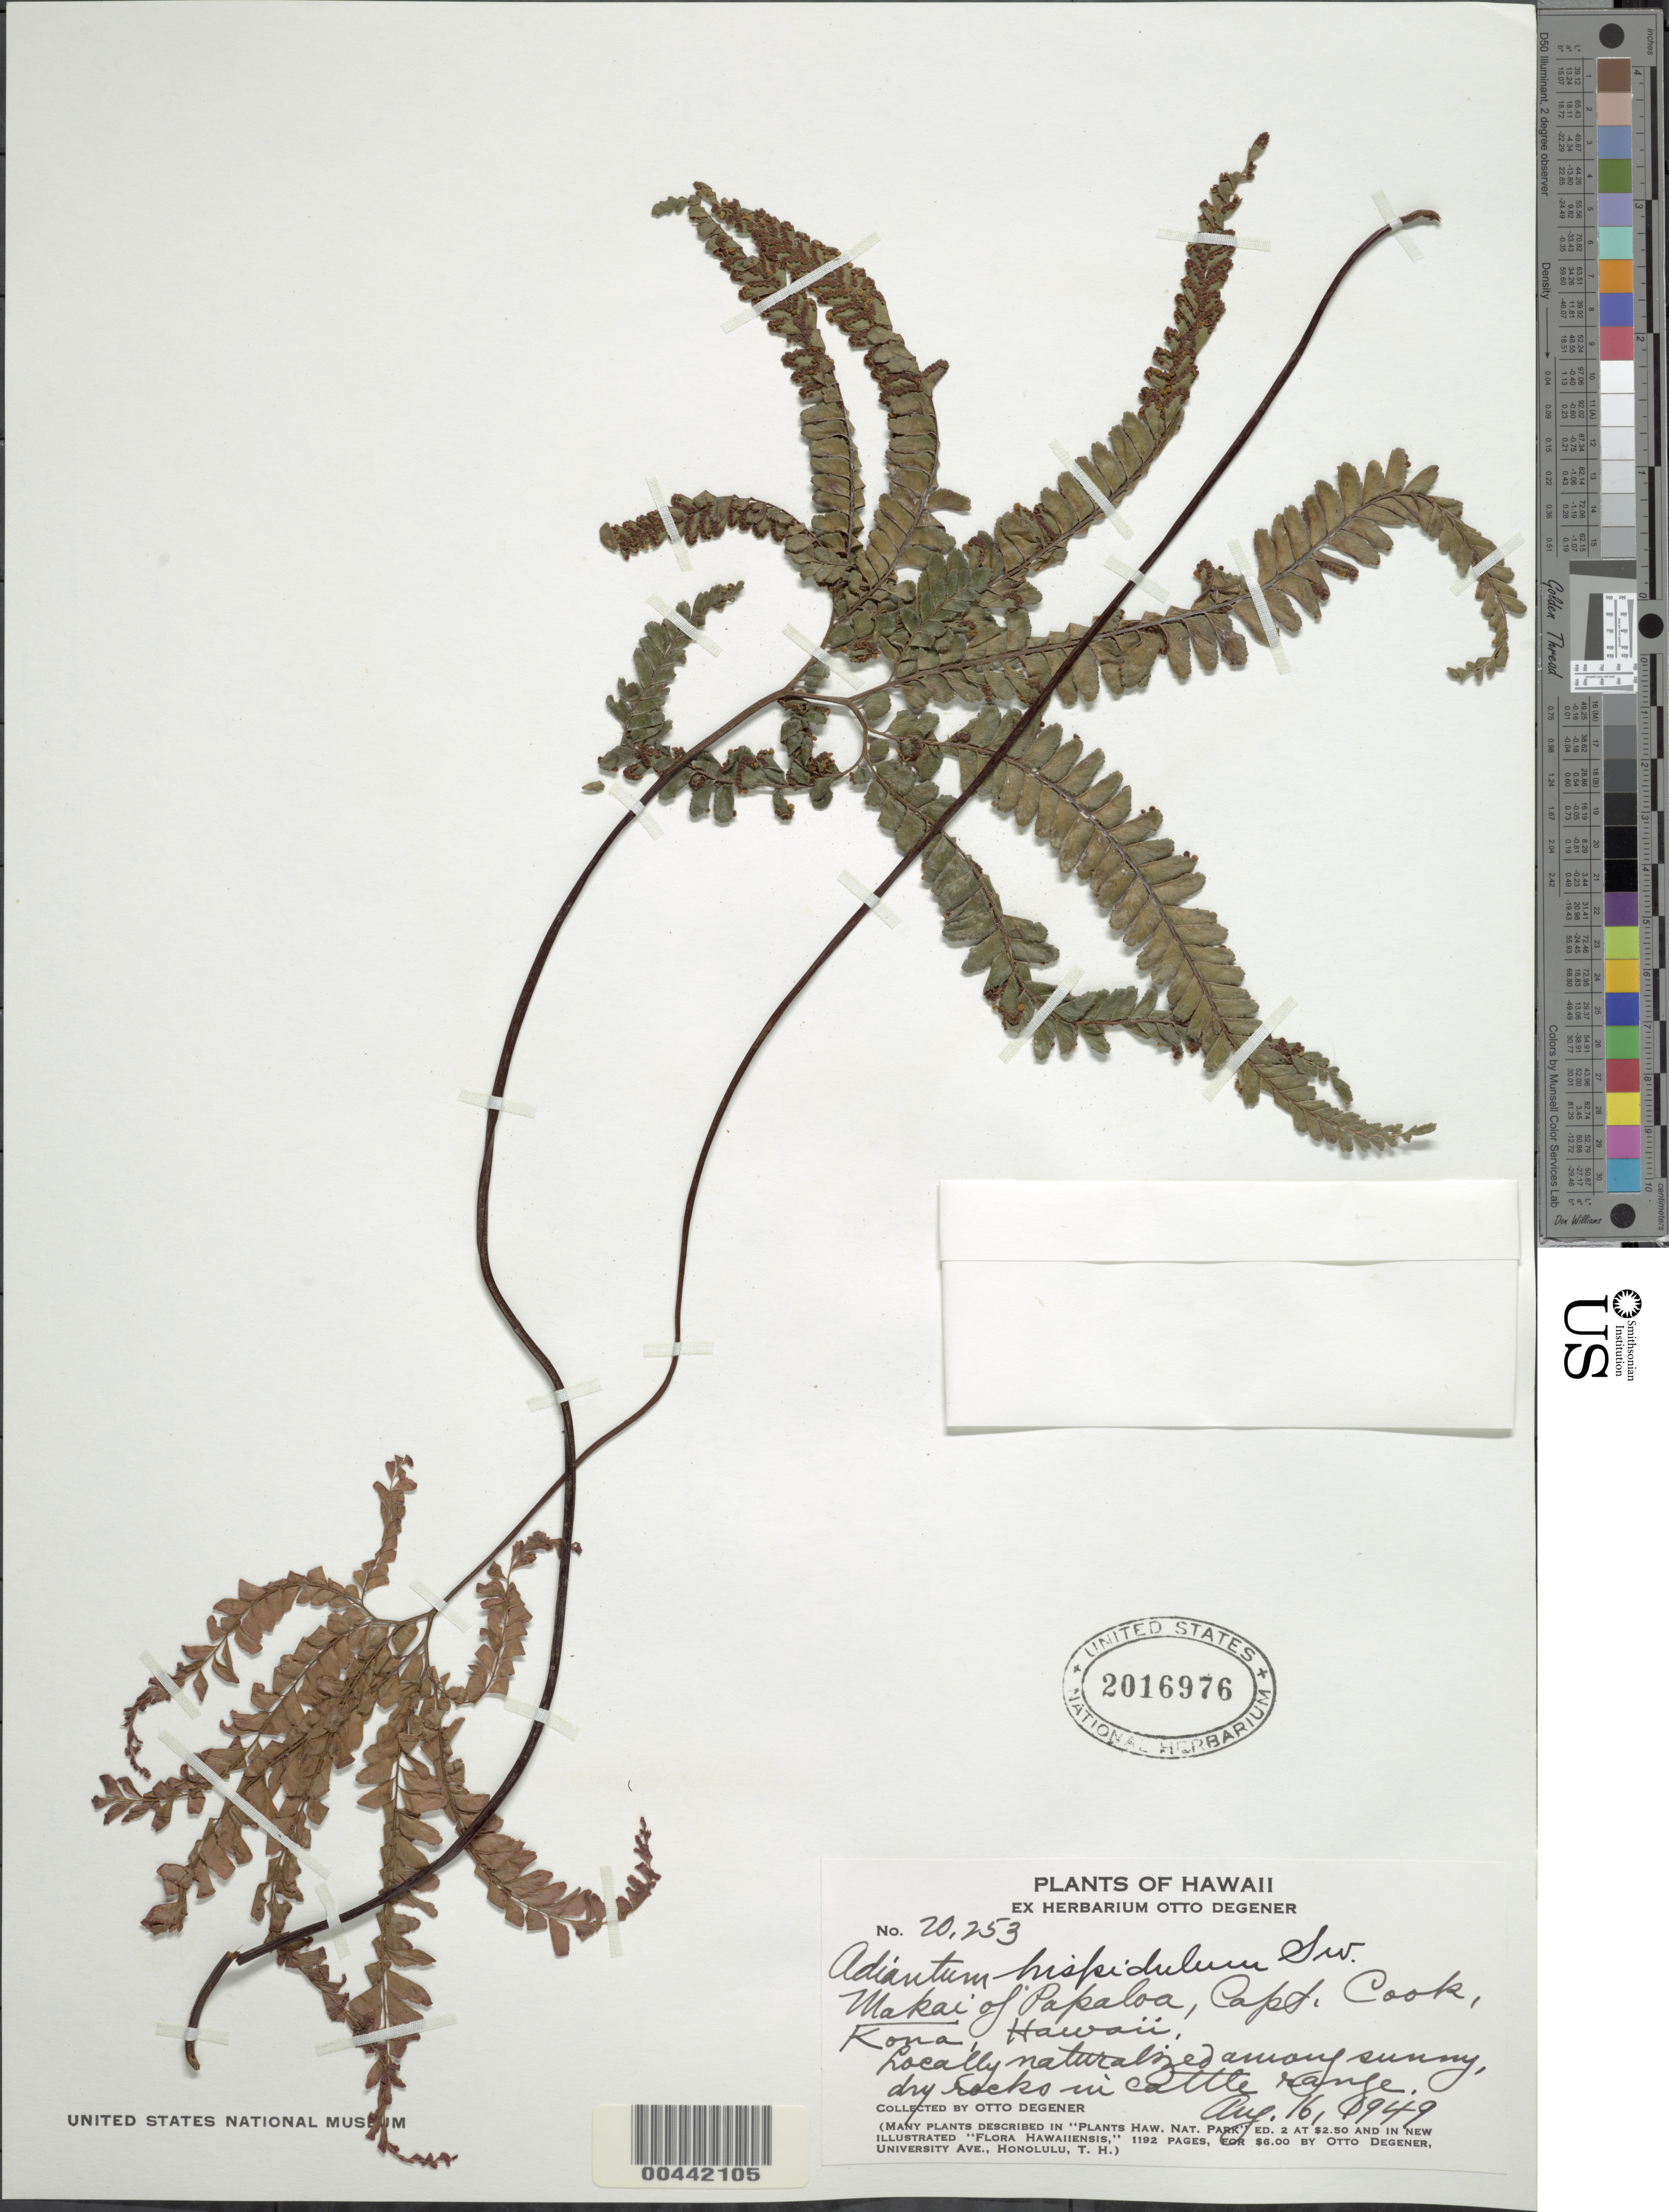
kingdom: Plantae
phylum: Tracheophyta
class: Polypodiopsida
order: Polypodiales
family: Pteridaceae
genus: Adiantum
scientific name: Adiantum hispidulum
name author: Sw.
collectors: O. Degener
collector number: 20253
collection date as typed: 16 Aug 1949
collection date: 1949-08-16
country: United States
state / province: Hawaii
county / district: Hawaii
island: Hawaii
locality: Makai of Papaloa, Capt. Cook, Kona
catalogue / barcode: US 2016976